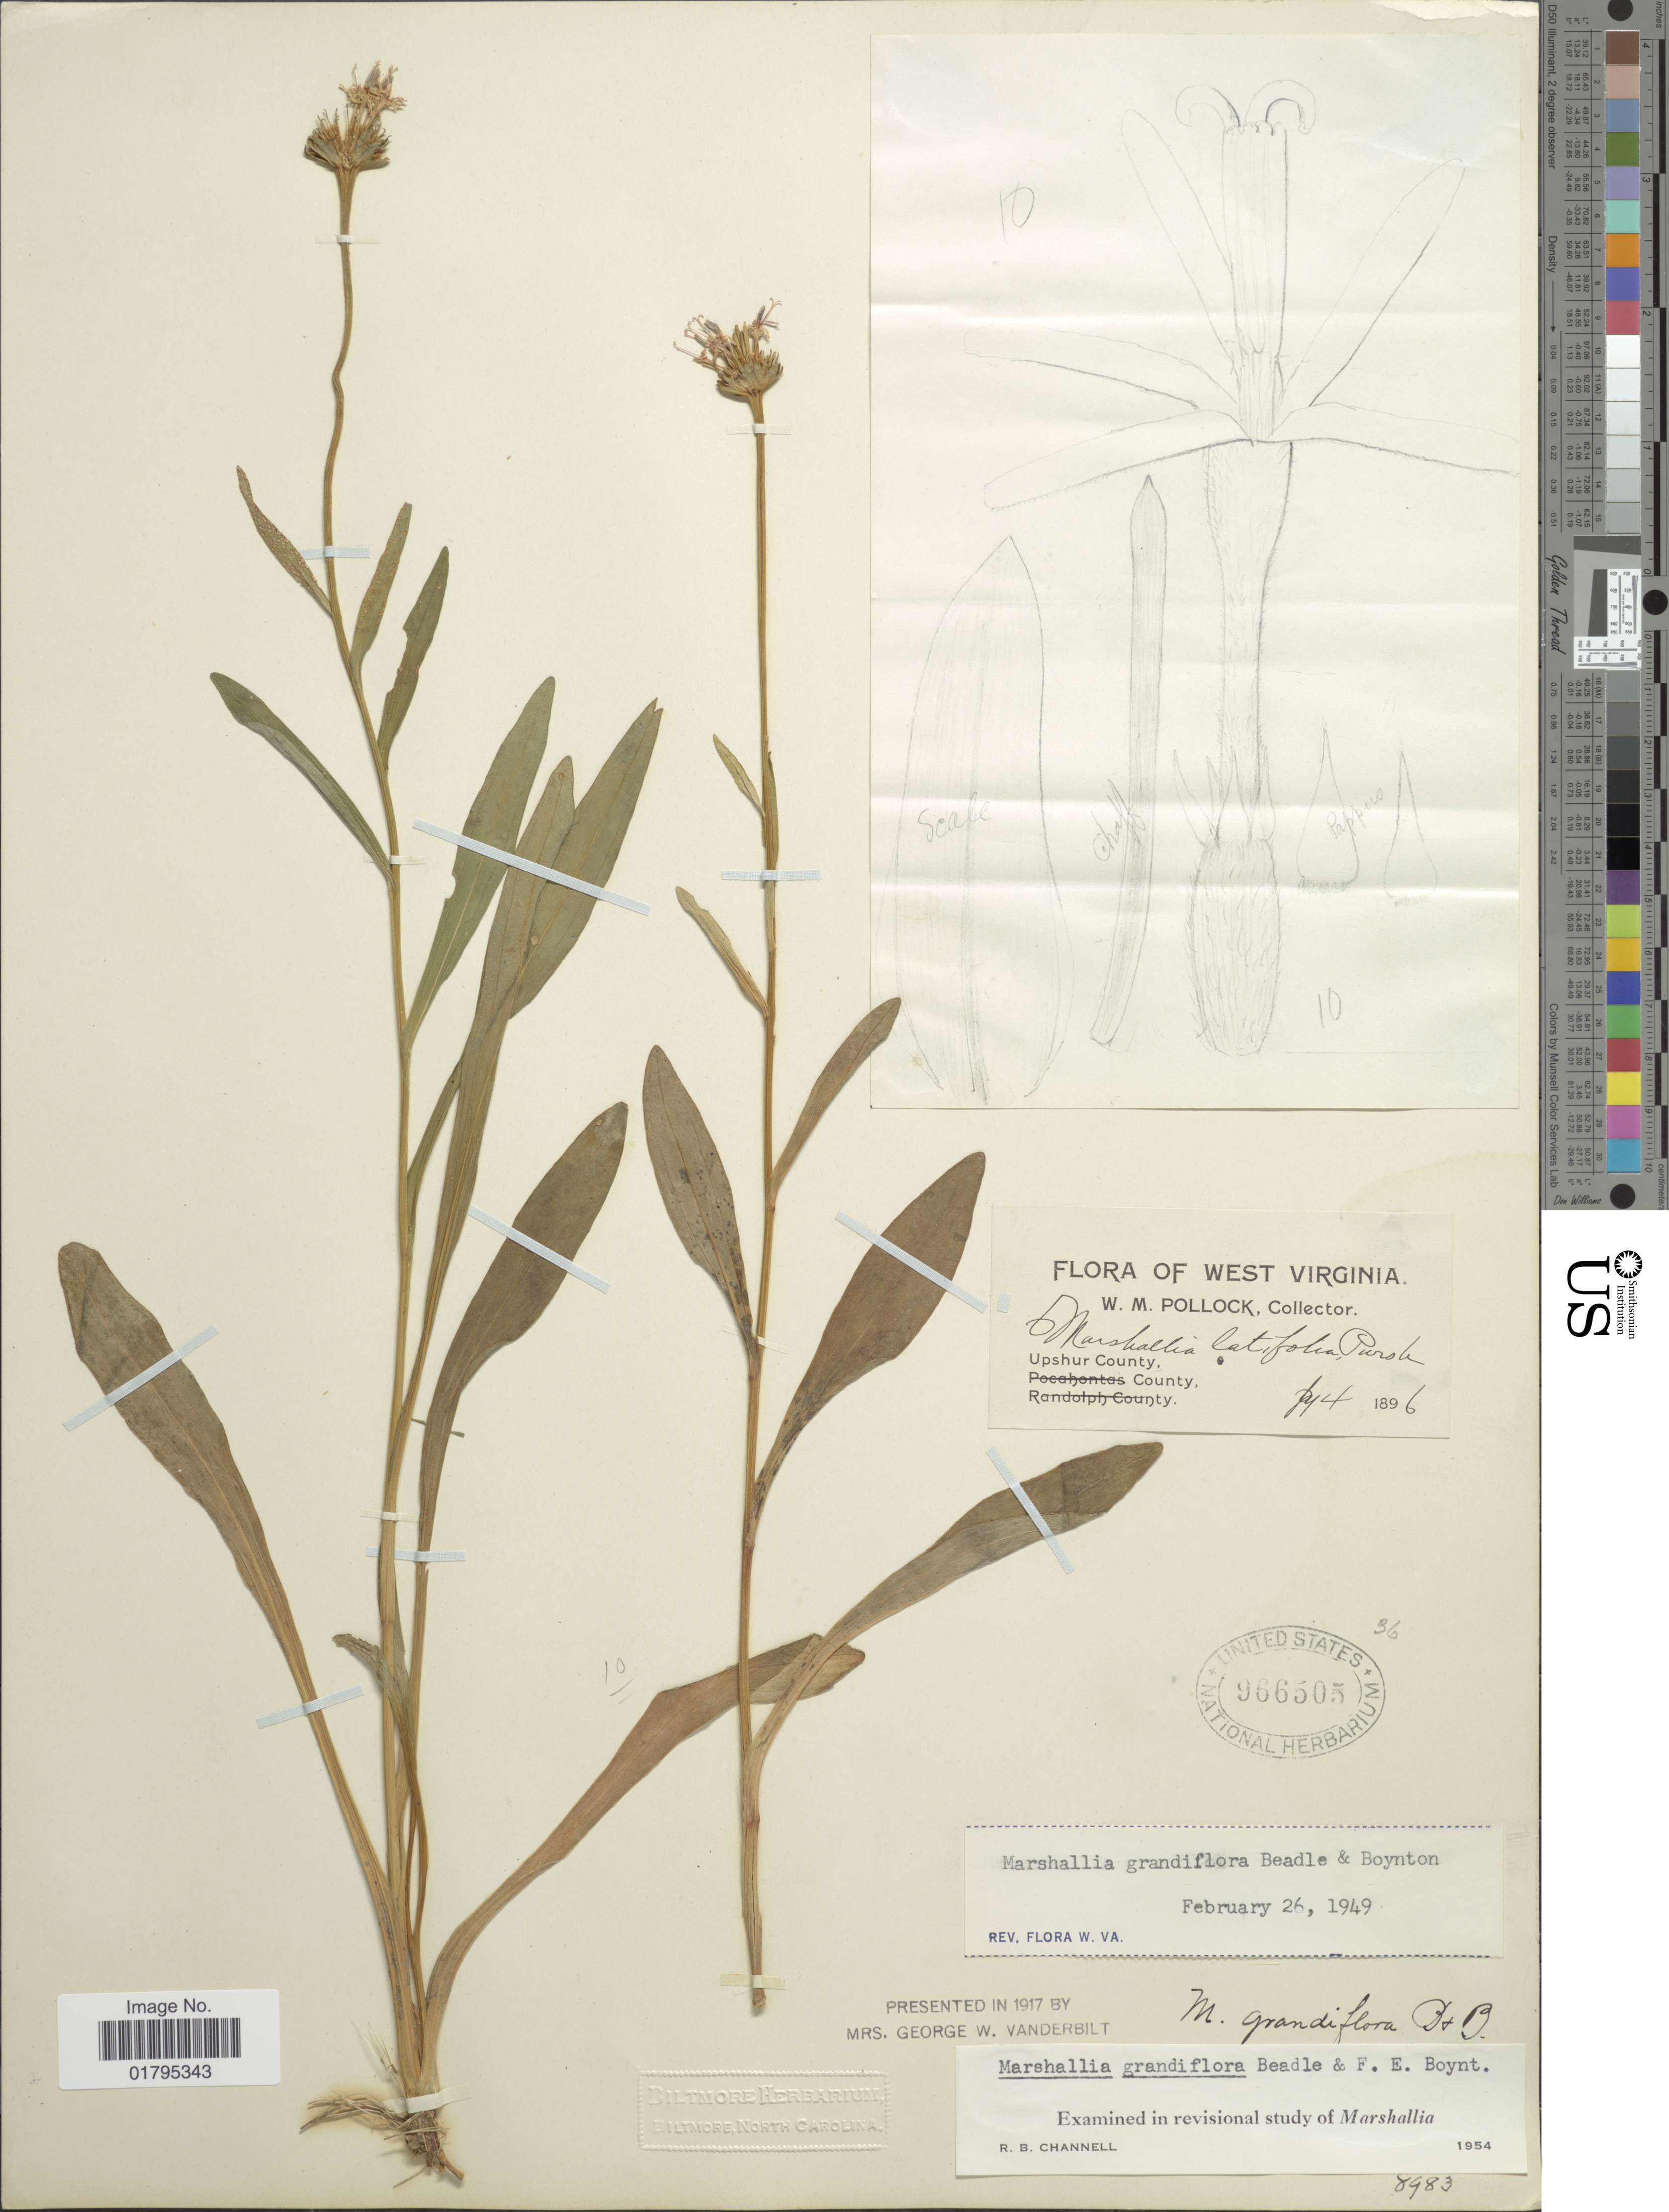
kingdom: Plantae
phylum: Tracheophyta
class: Magnoliopsida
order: Asterales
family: Asteraceae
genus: Marshallia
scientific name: Marshallia grandiflora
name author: Beadle & F.E. Boynton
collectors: W. M. Pollock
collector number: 6*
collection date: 1896-06-04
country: United States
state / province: West Virginia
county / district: Upshur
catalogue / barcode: US 966505